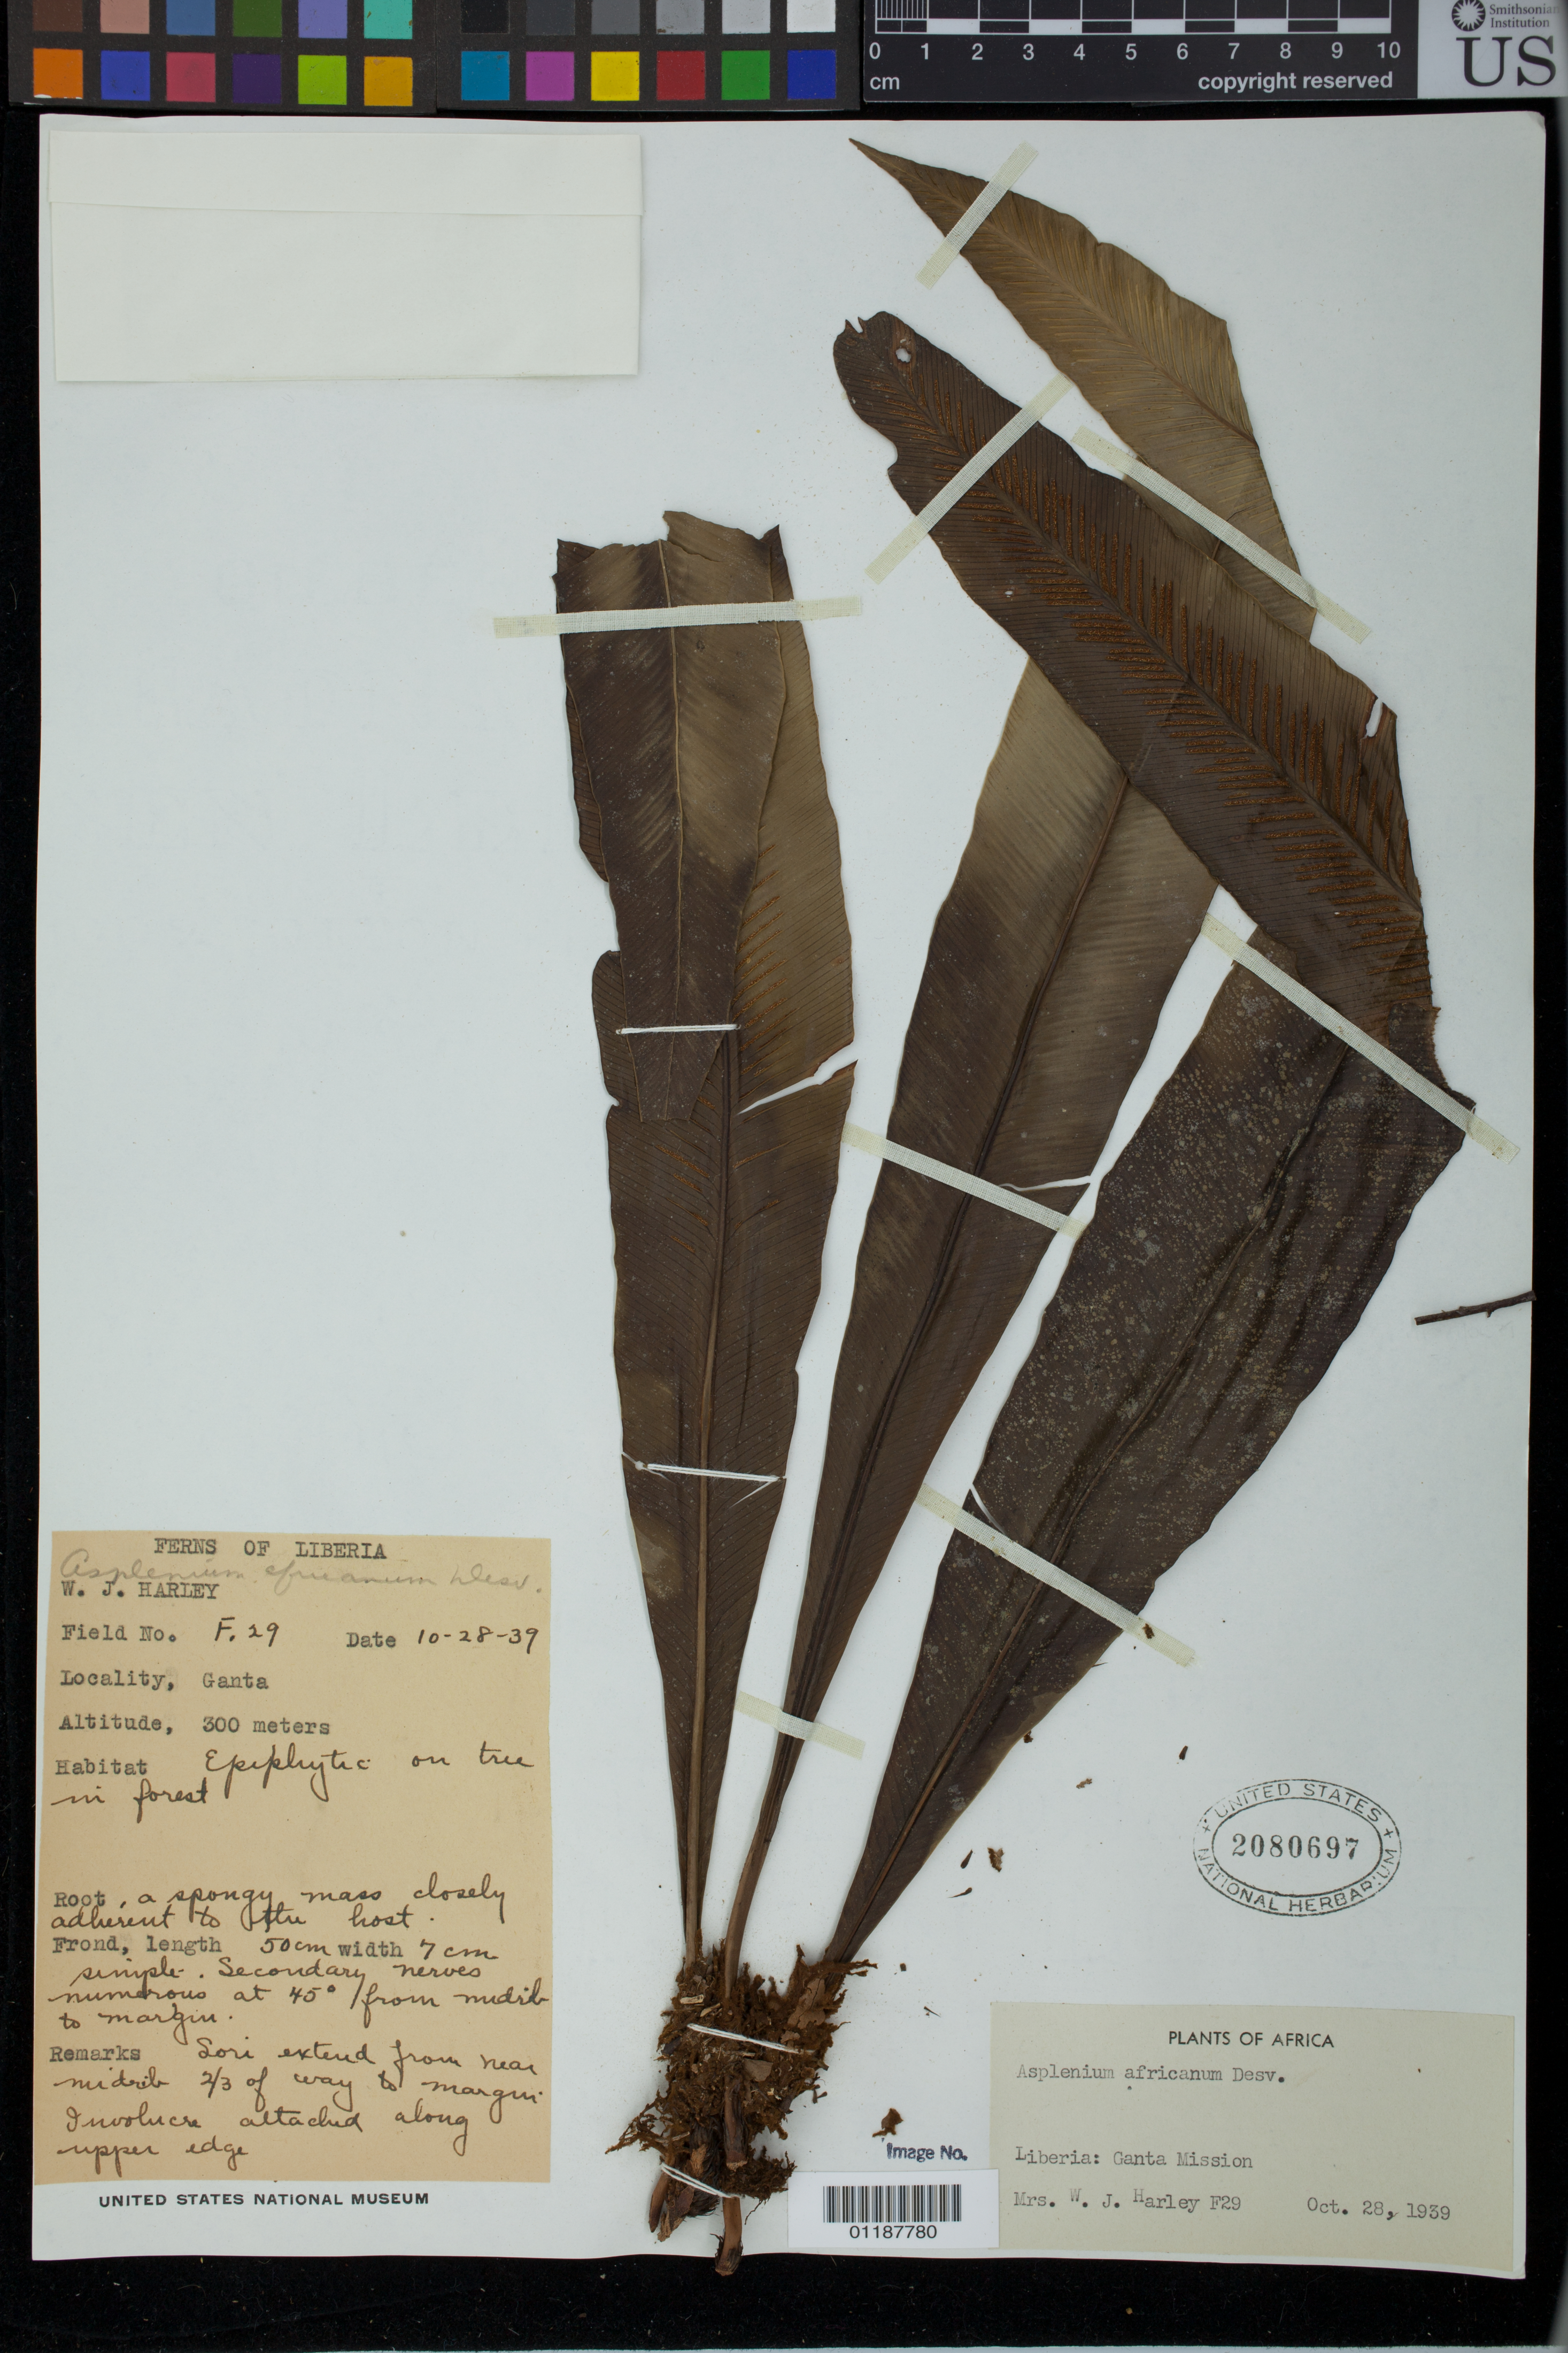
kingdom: Plantae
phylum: Tracheophyta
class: Polypodiopsida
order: Polypodiales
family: Aspleniaceae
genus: Asplenium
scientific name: Asplenium africanum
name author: Desv.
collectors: W. Harley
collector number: F29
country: Liberia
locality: Ganta Mission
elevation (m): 300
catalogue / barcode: US 2080697